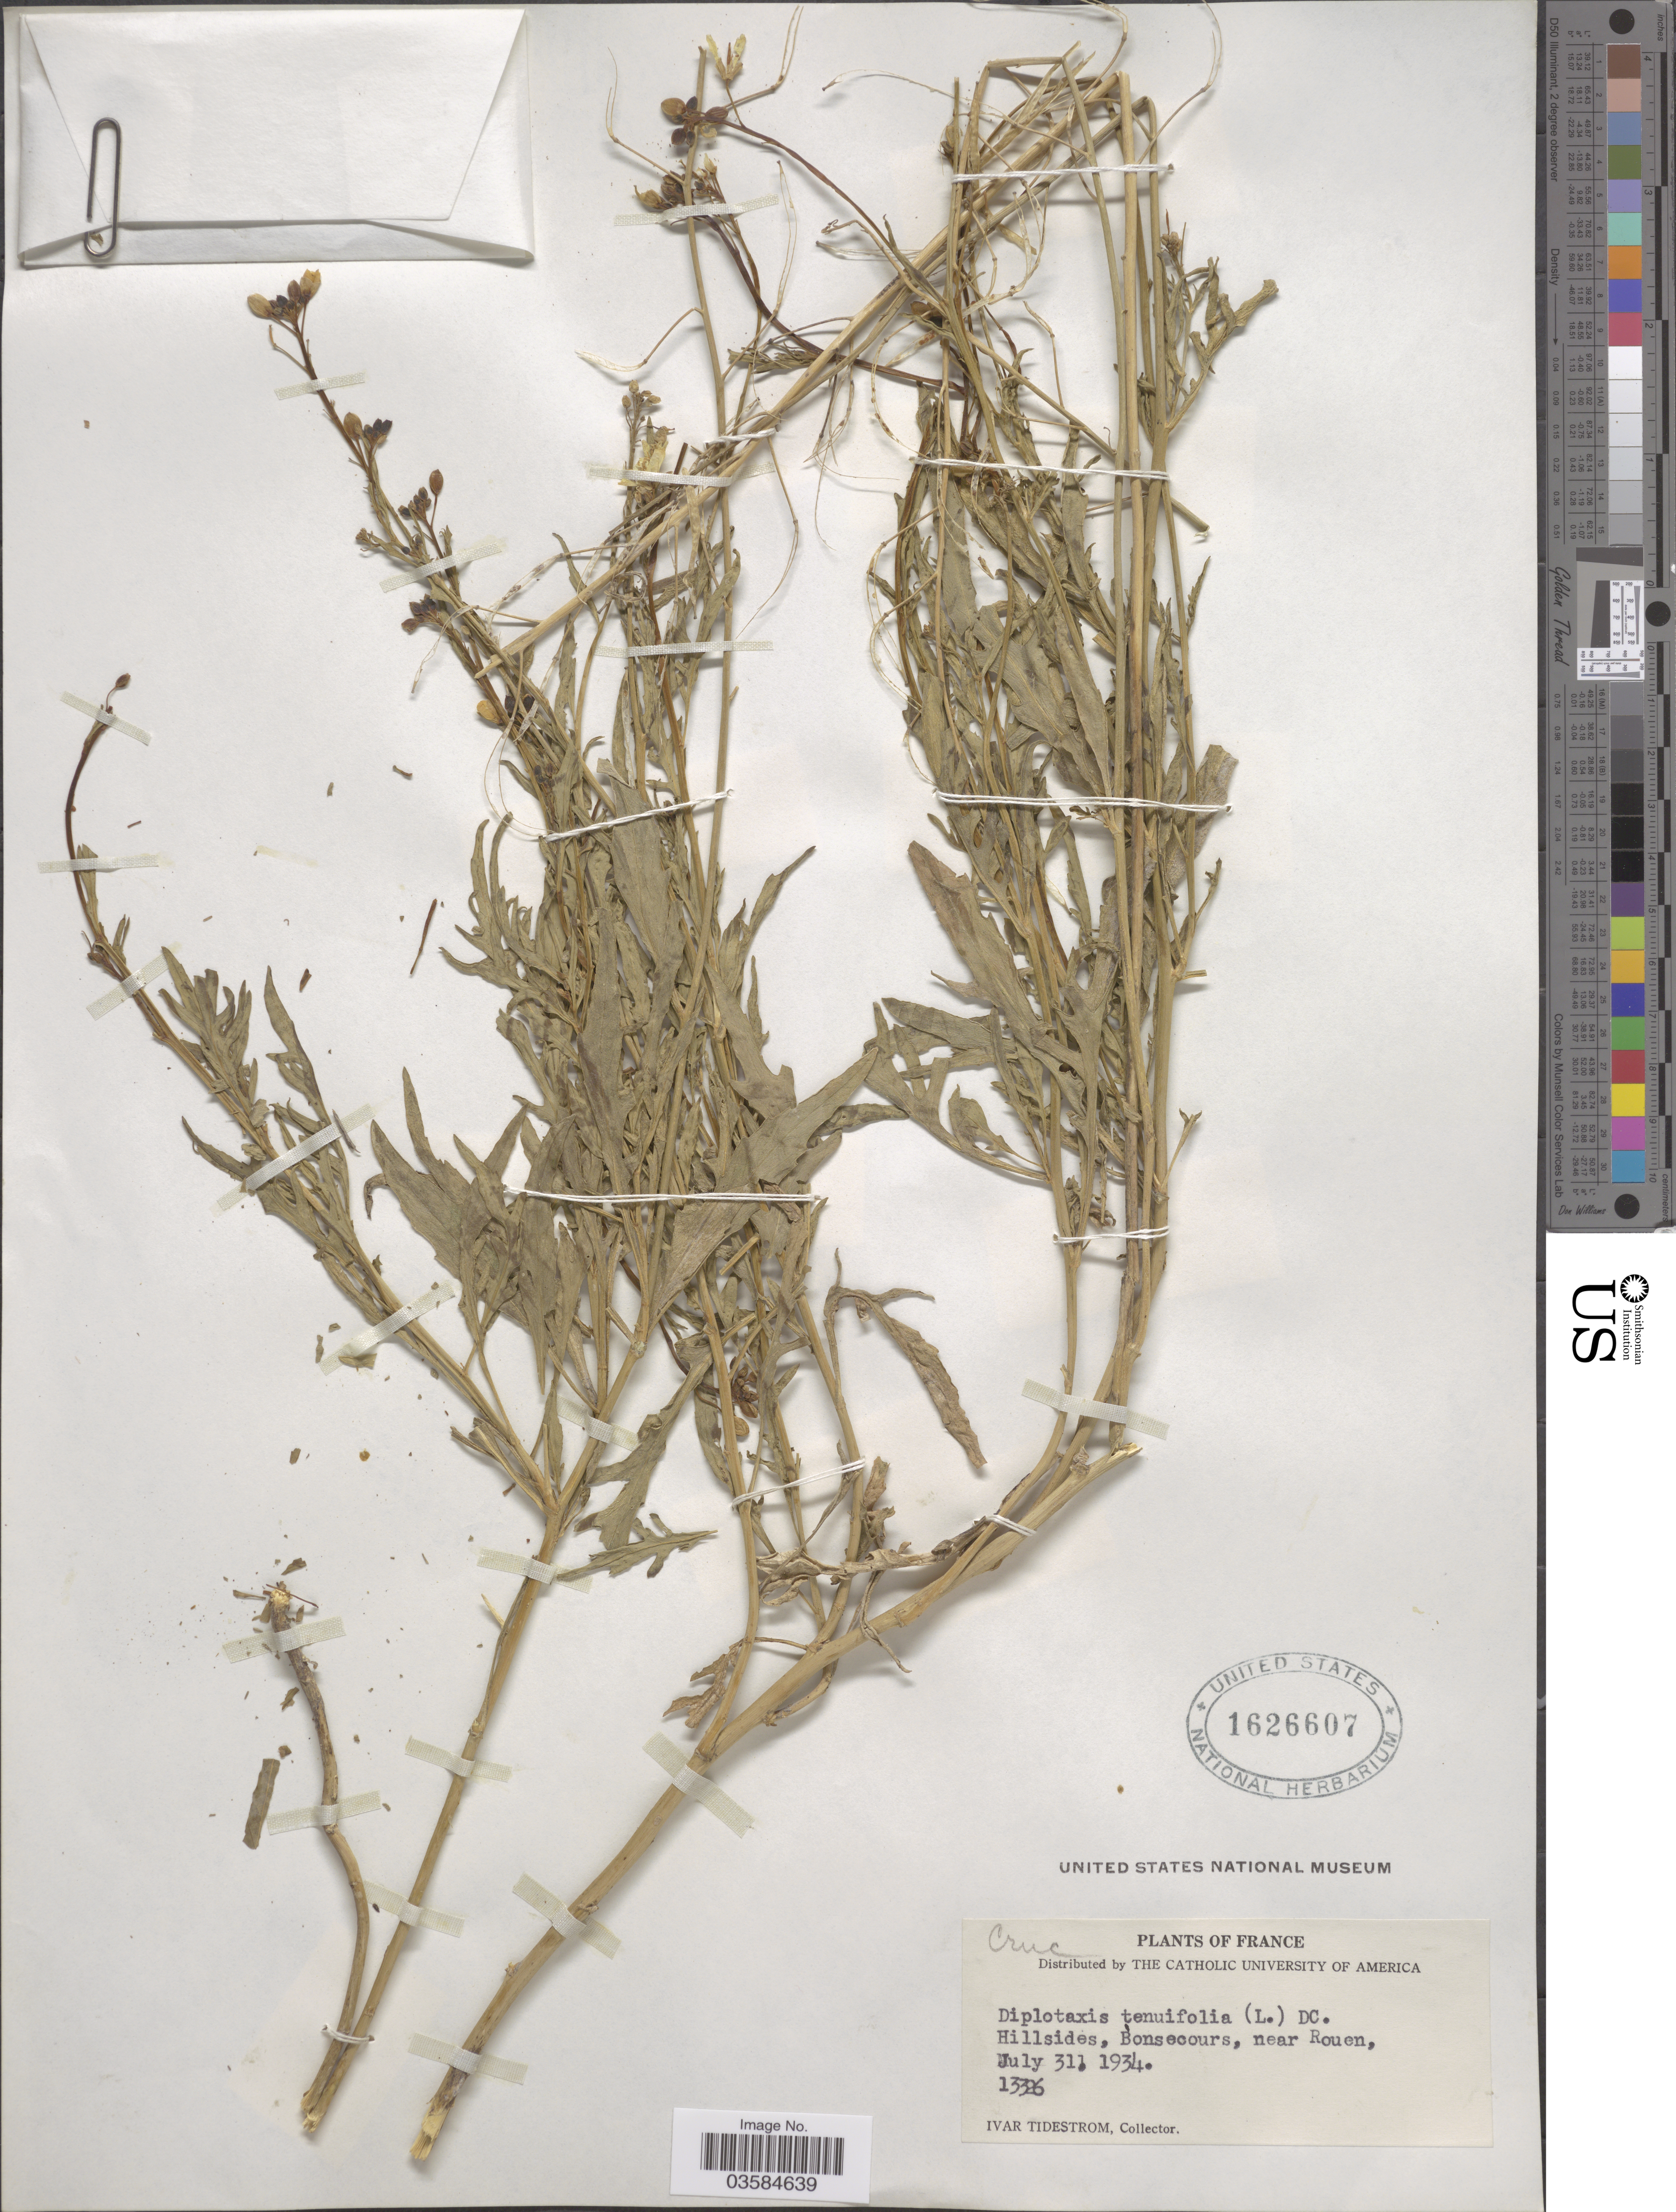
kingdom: Plantae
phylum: Tracheophyta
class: Magnoliopsida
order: Brassicales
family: Brassicaceae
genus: Diplotaxis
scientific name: Diplotaxis tenuifolia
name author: (L.) DC.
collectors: I. F. Tidestrom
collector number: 13326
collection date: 1934-07-31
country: France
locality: Hillsides, Bonsecours, near Rouen.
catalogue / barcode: US 1626607